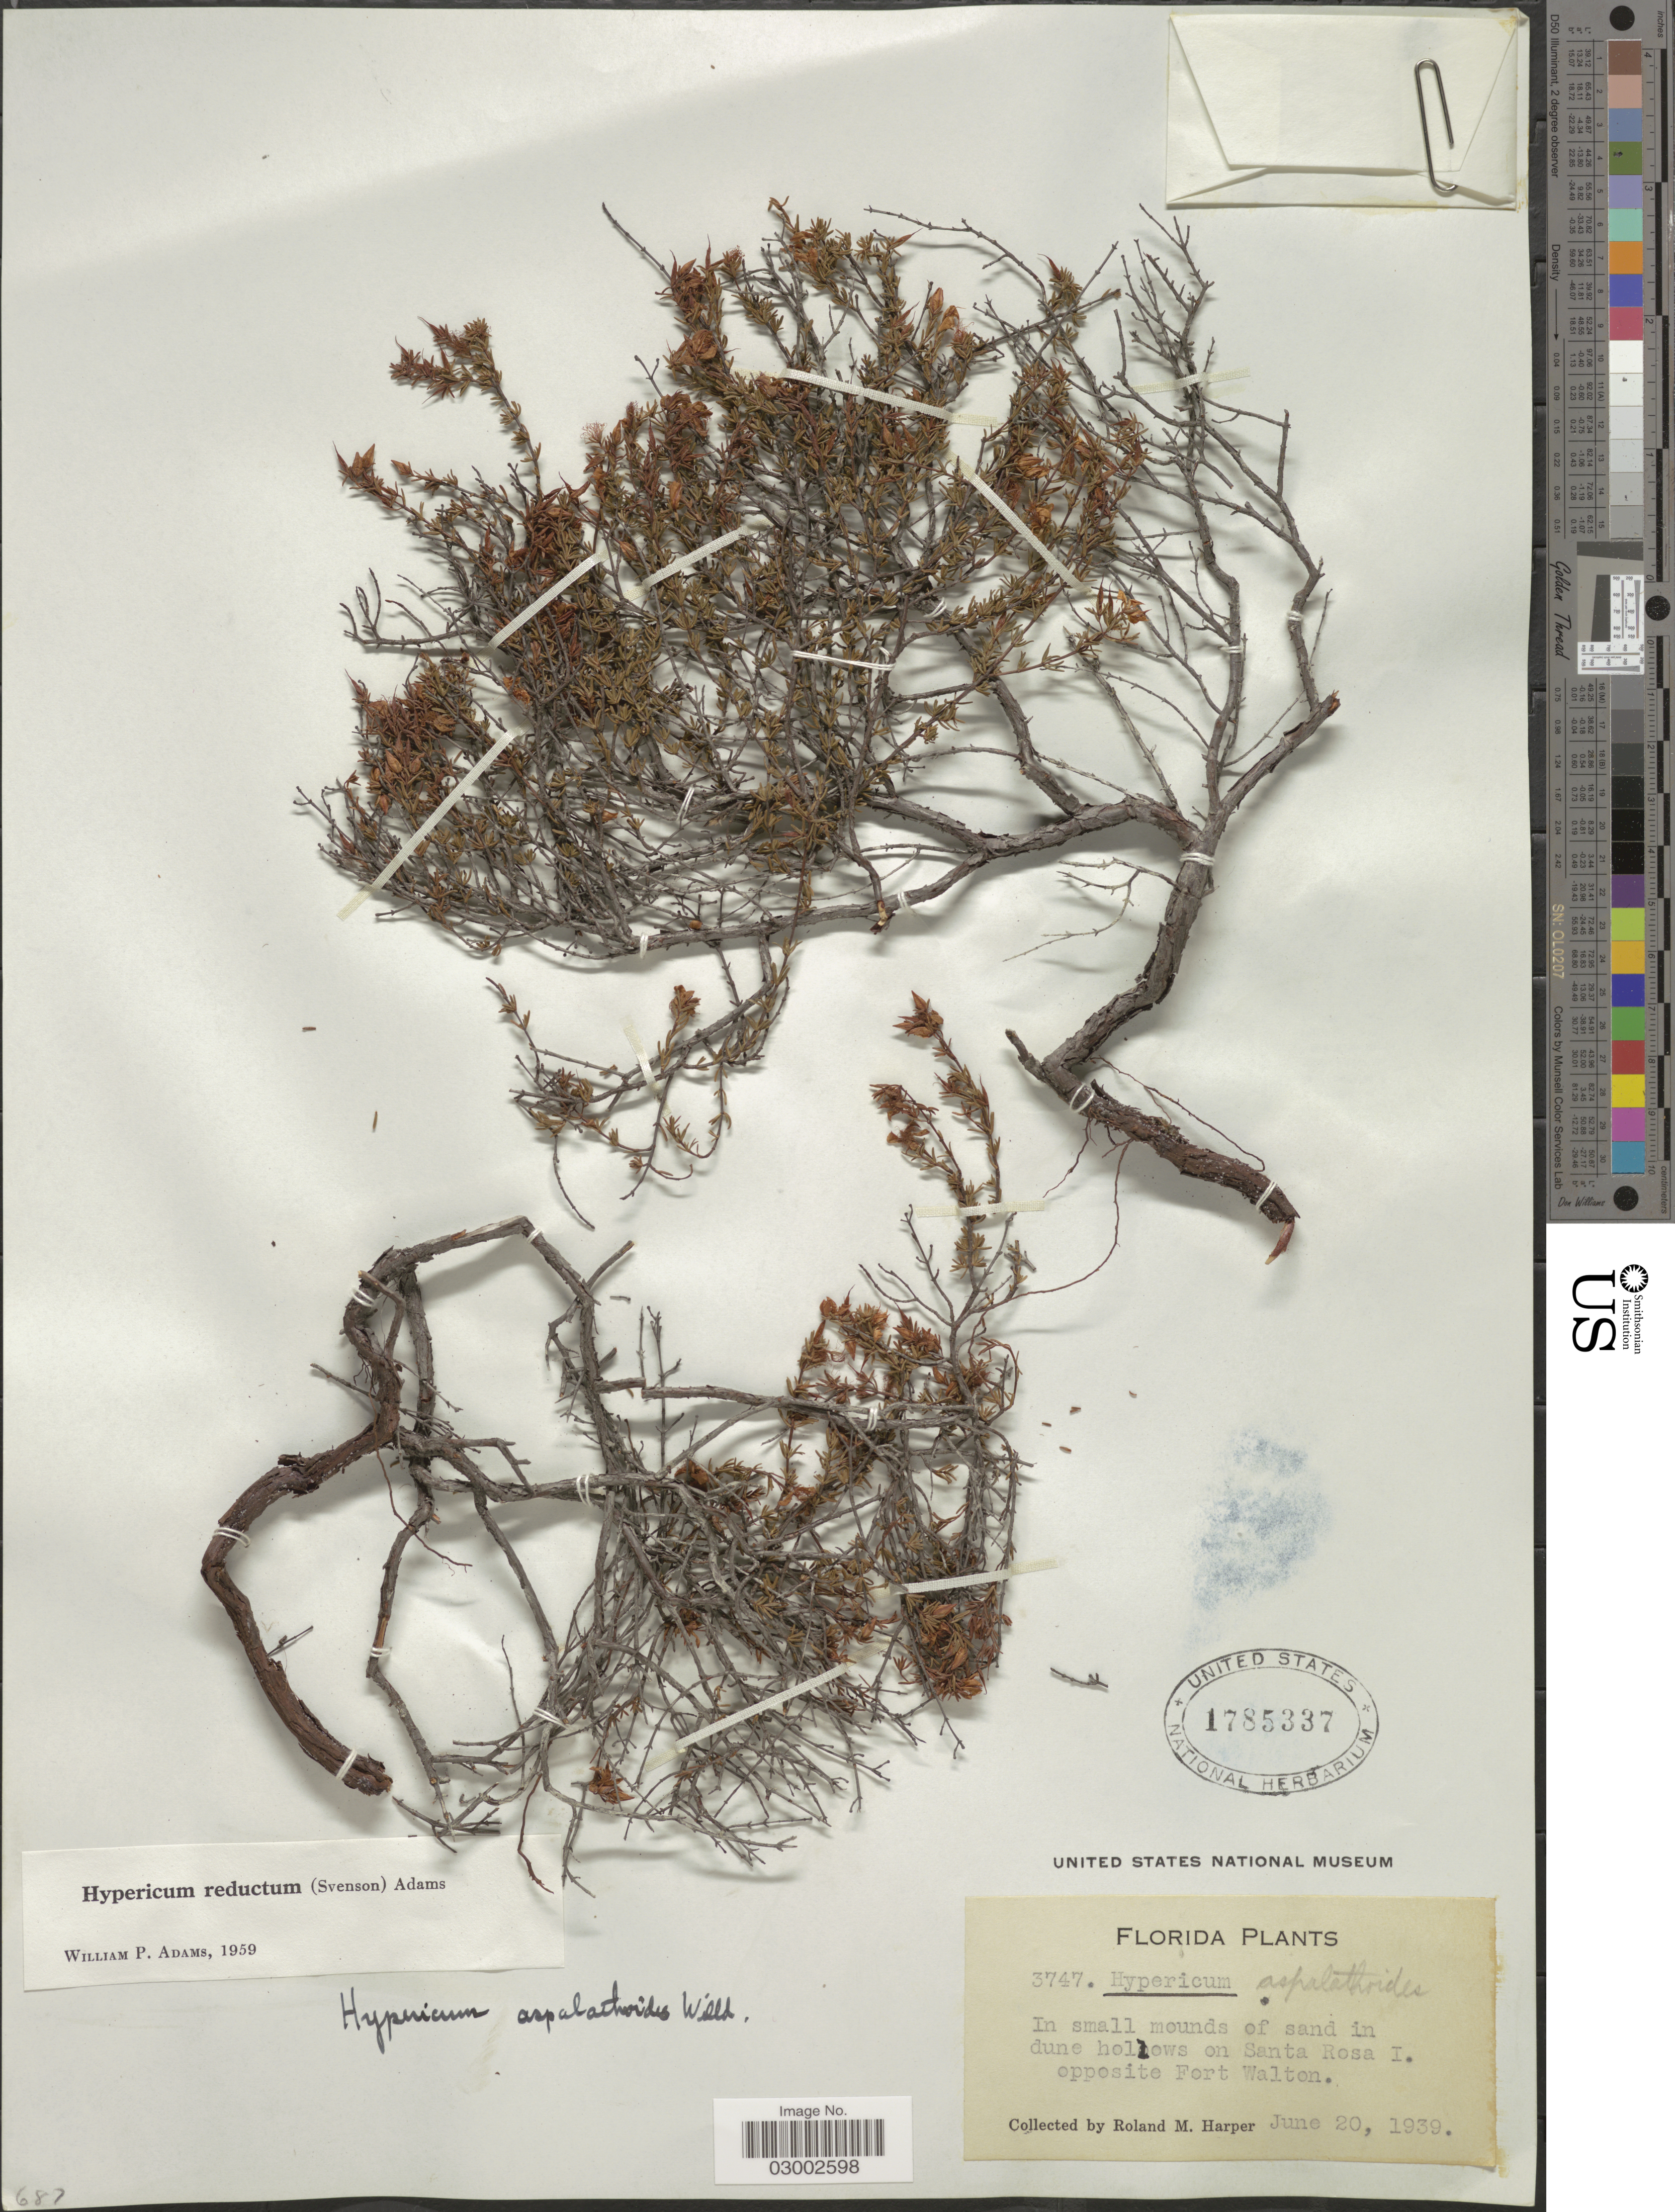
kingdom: Plantae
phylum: Tracheophyta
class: Magnoliopsida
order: Malpighiales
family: Hypericaceae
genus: Hypericum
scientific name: Hypericum tenuifolium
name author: Pursh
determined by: Strong, Mark T., (BOT), Smithsonian Institution - National Museum of Natural History (UNITED STATES)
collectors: R. M. Harper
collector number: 3747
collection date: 1939-06-20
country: United States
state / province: Florida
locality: Santa Rosa I. opposite Fort Walton.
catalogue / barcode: US 1785337